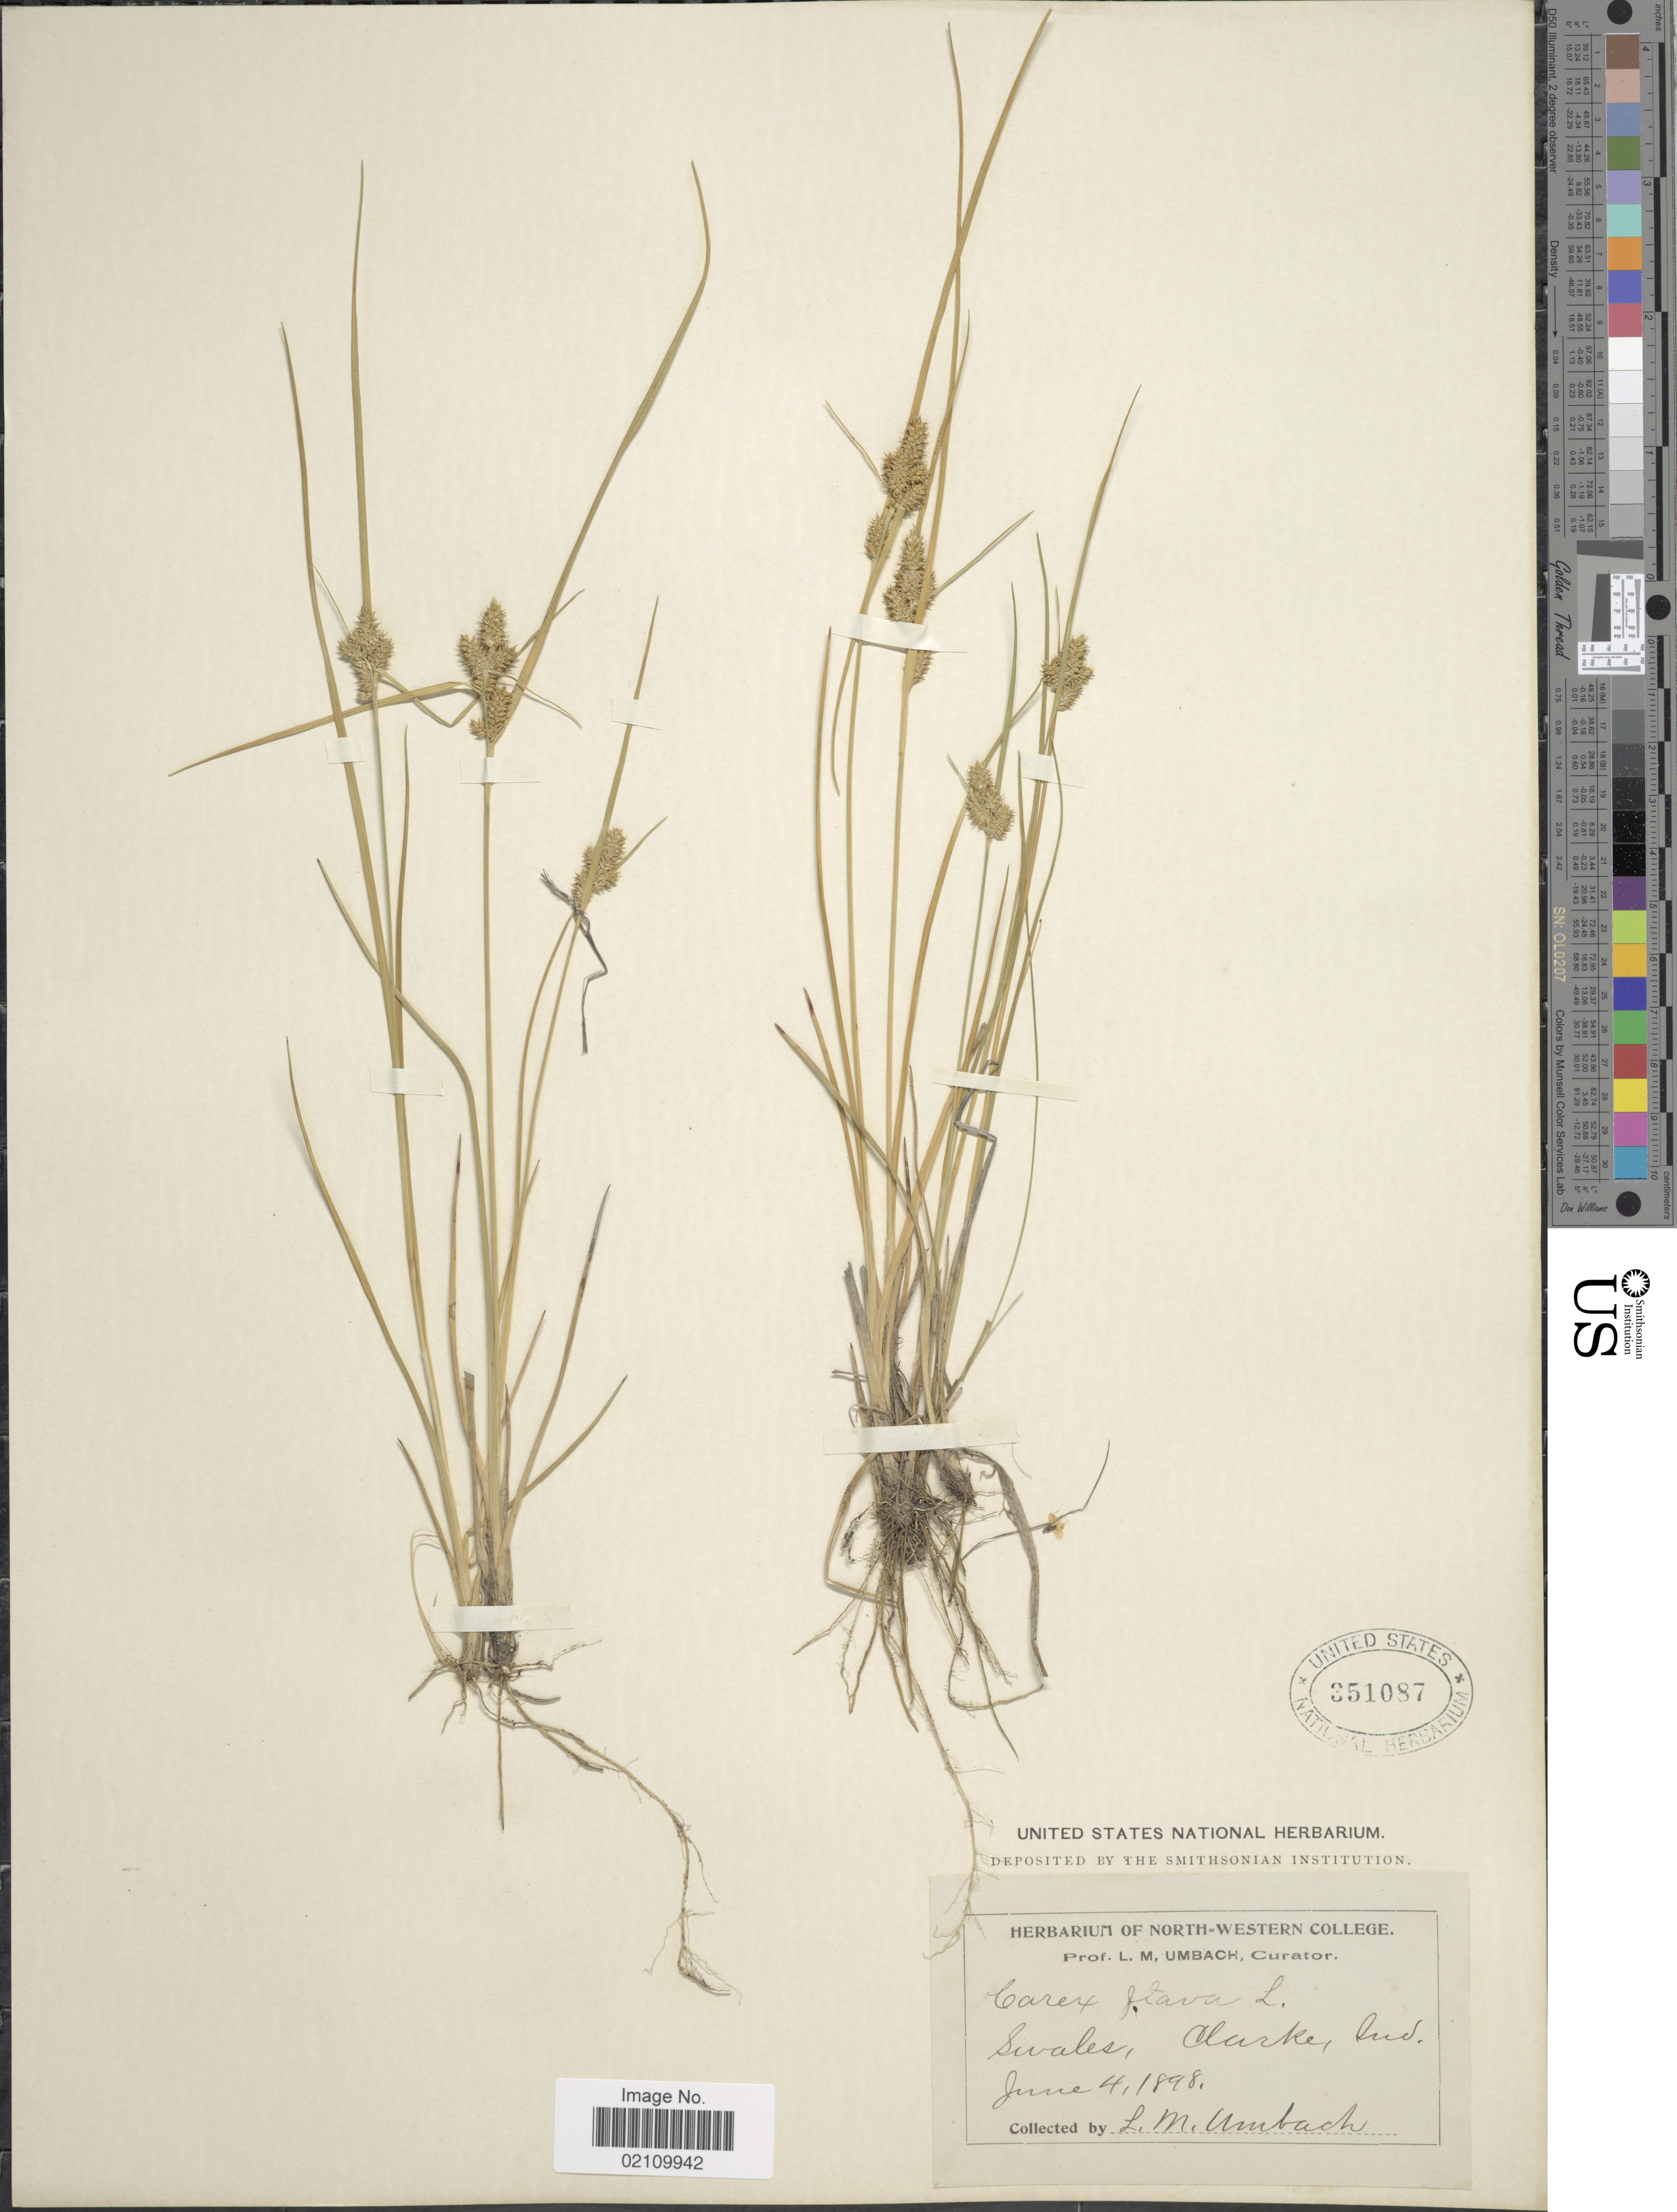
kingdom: Plantae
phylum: Tracheophyta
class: Liliopsida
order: Poales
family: Cyperaceae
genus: Carex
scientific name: Carex flava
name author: L.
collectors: L. M. Umbach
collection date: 1898-06-04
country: United States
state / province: Indiana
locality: Swales, Clarke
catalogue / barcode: US 351087